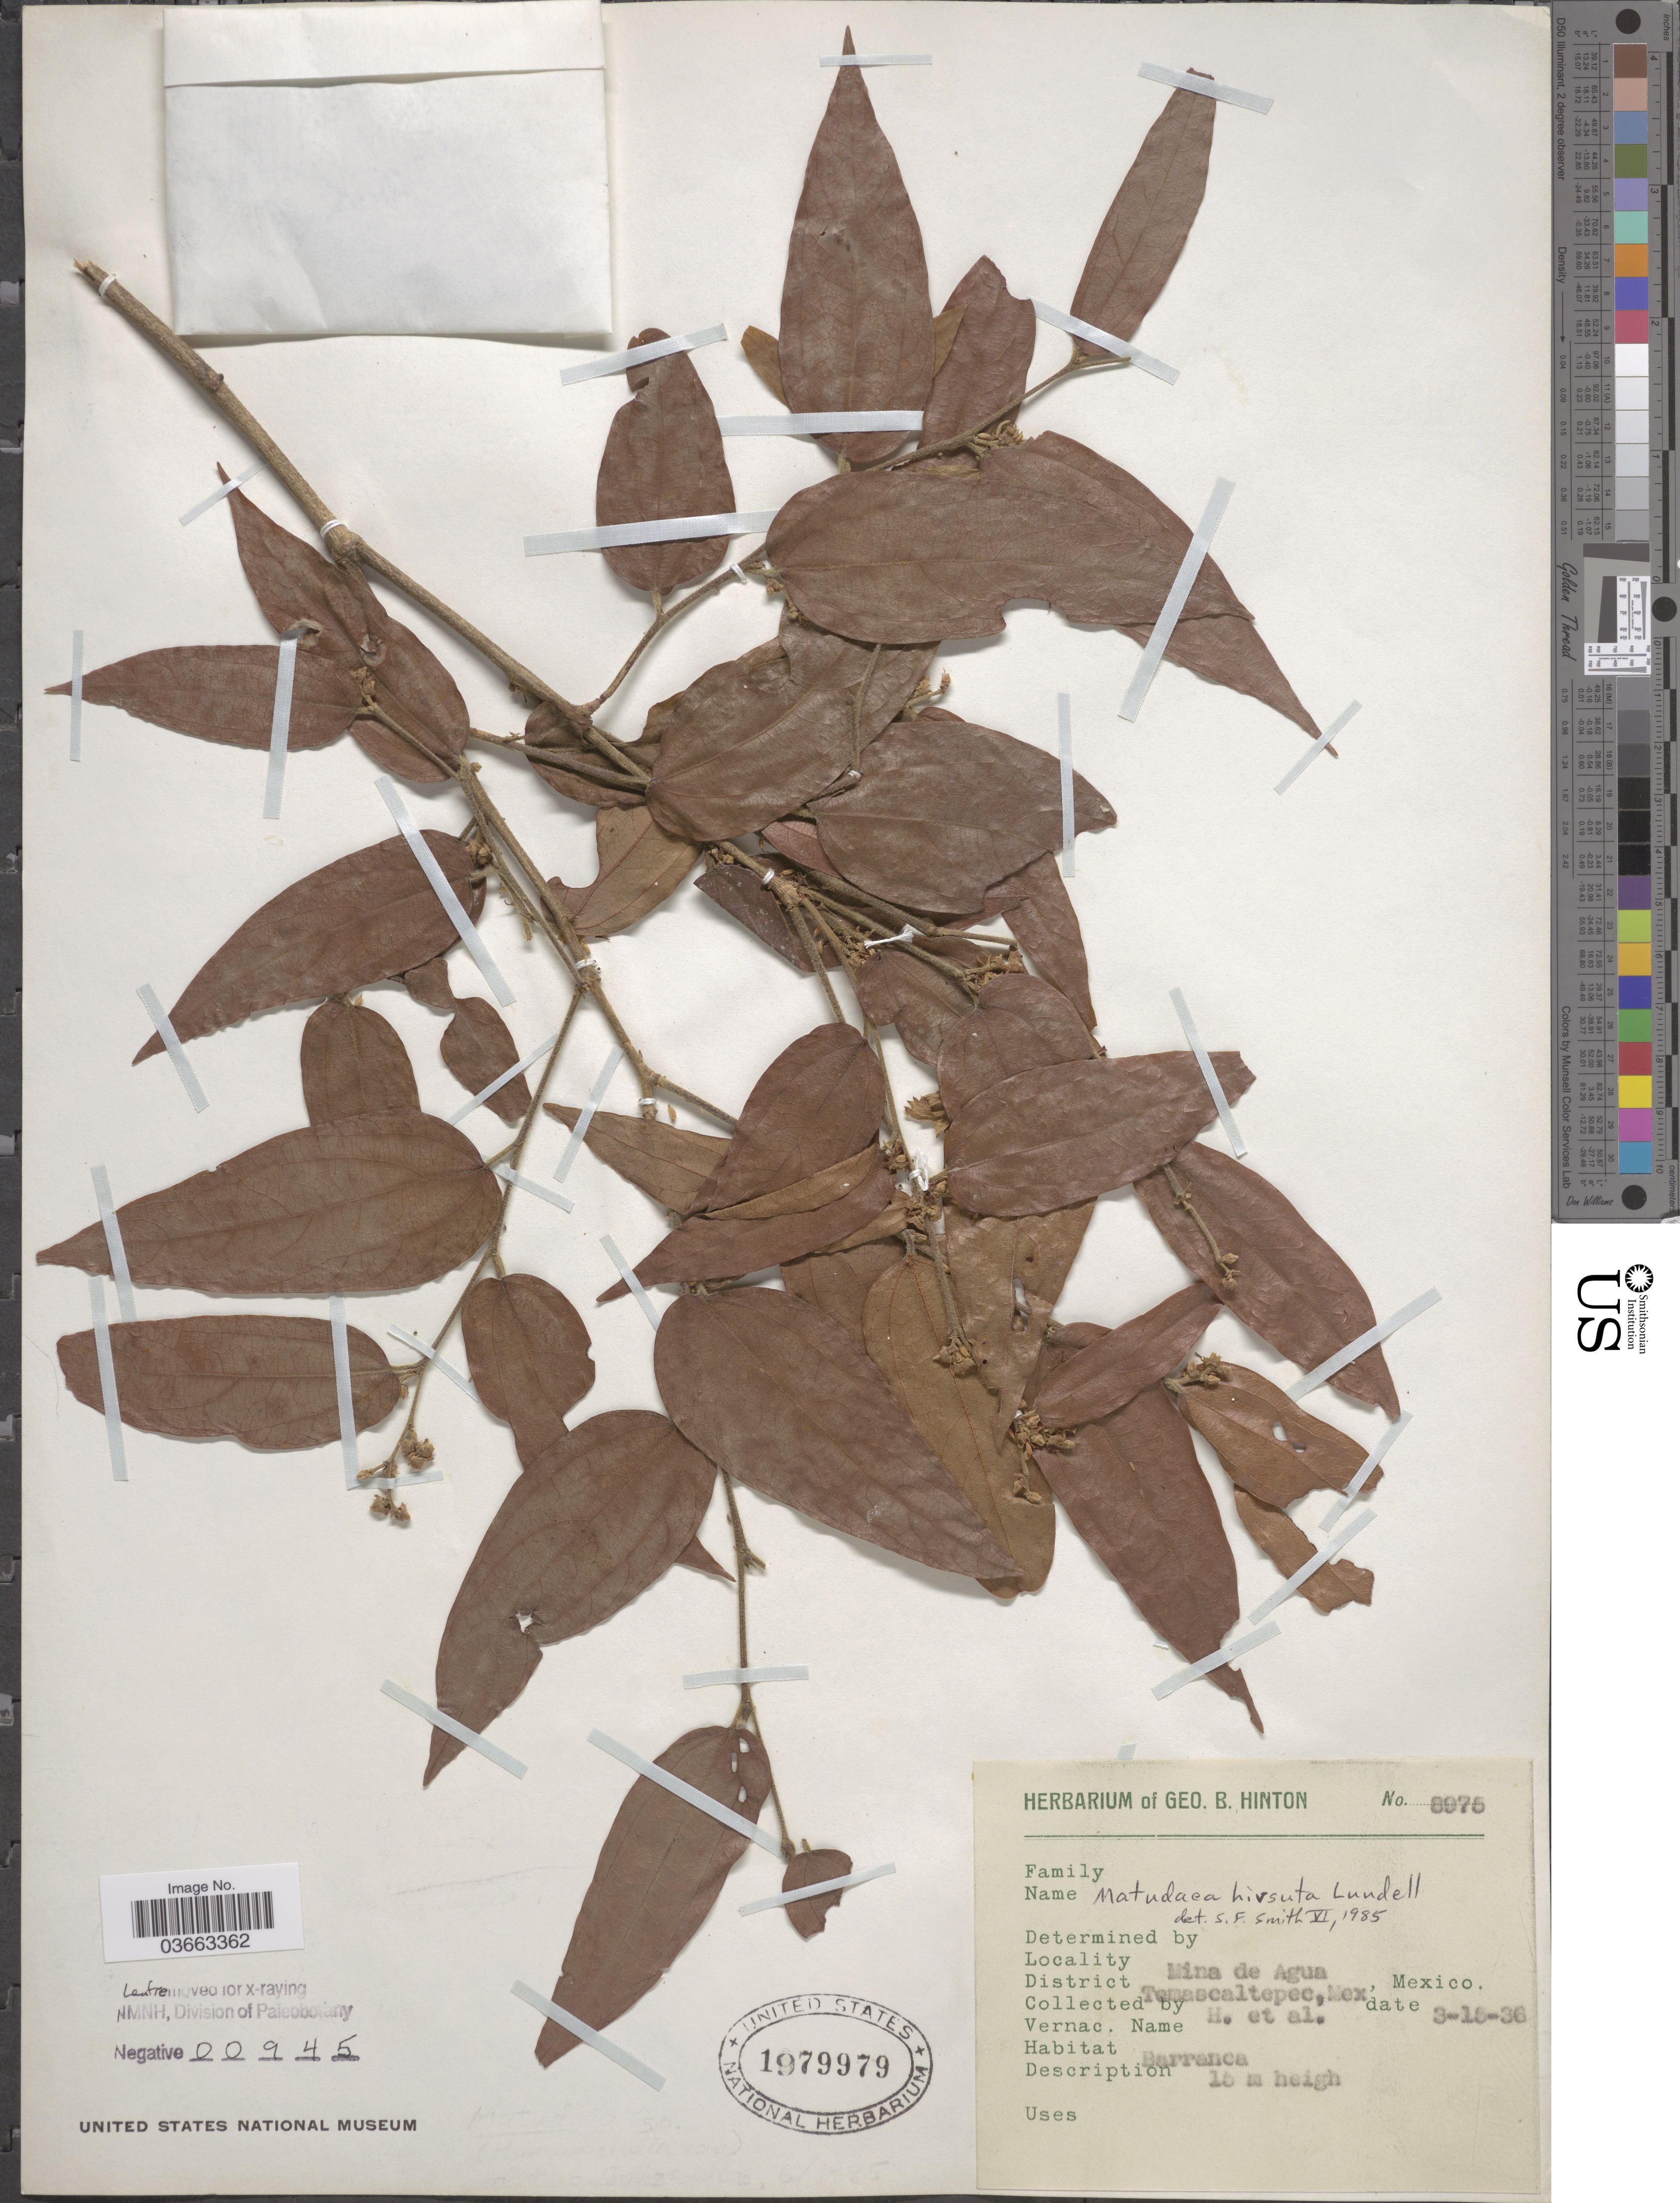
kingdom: Plantae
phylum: Tracheophyta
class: Magnoliopsida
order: Saxifragales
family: Hamamelidaceae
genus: Matudaea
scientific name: Matudaea hirsuta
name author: Lundell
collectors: G. B. Hinton & et al.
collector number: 8975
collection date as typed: Transcribed d/m/y: 15/3/36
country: Mexico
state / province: México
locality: Mina de Agua. District Temascaltepec.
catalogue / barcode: US 1979979